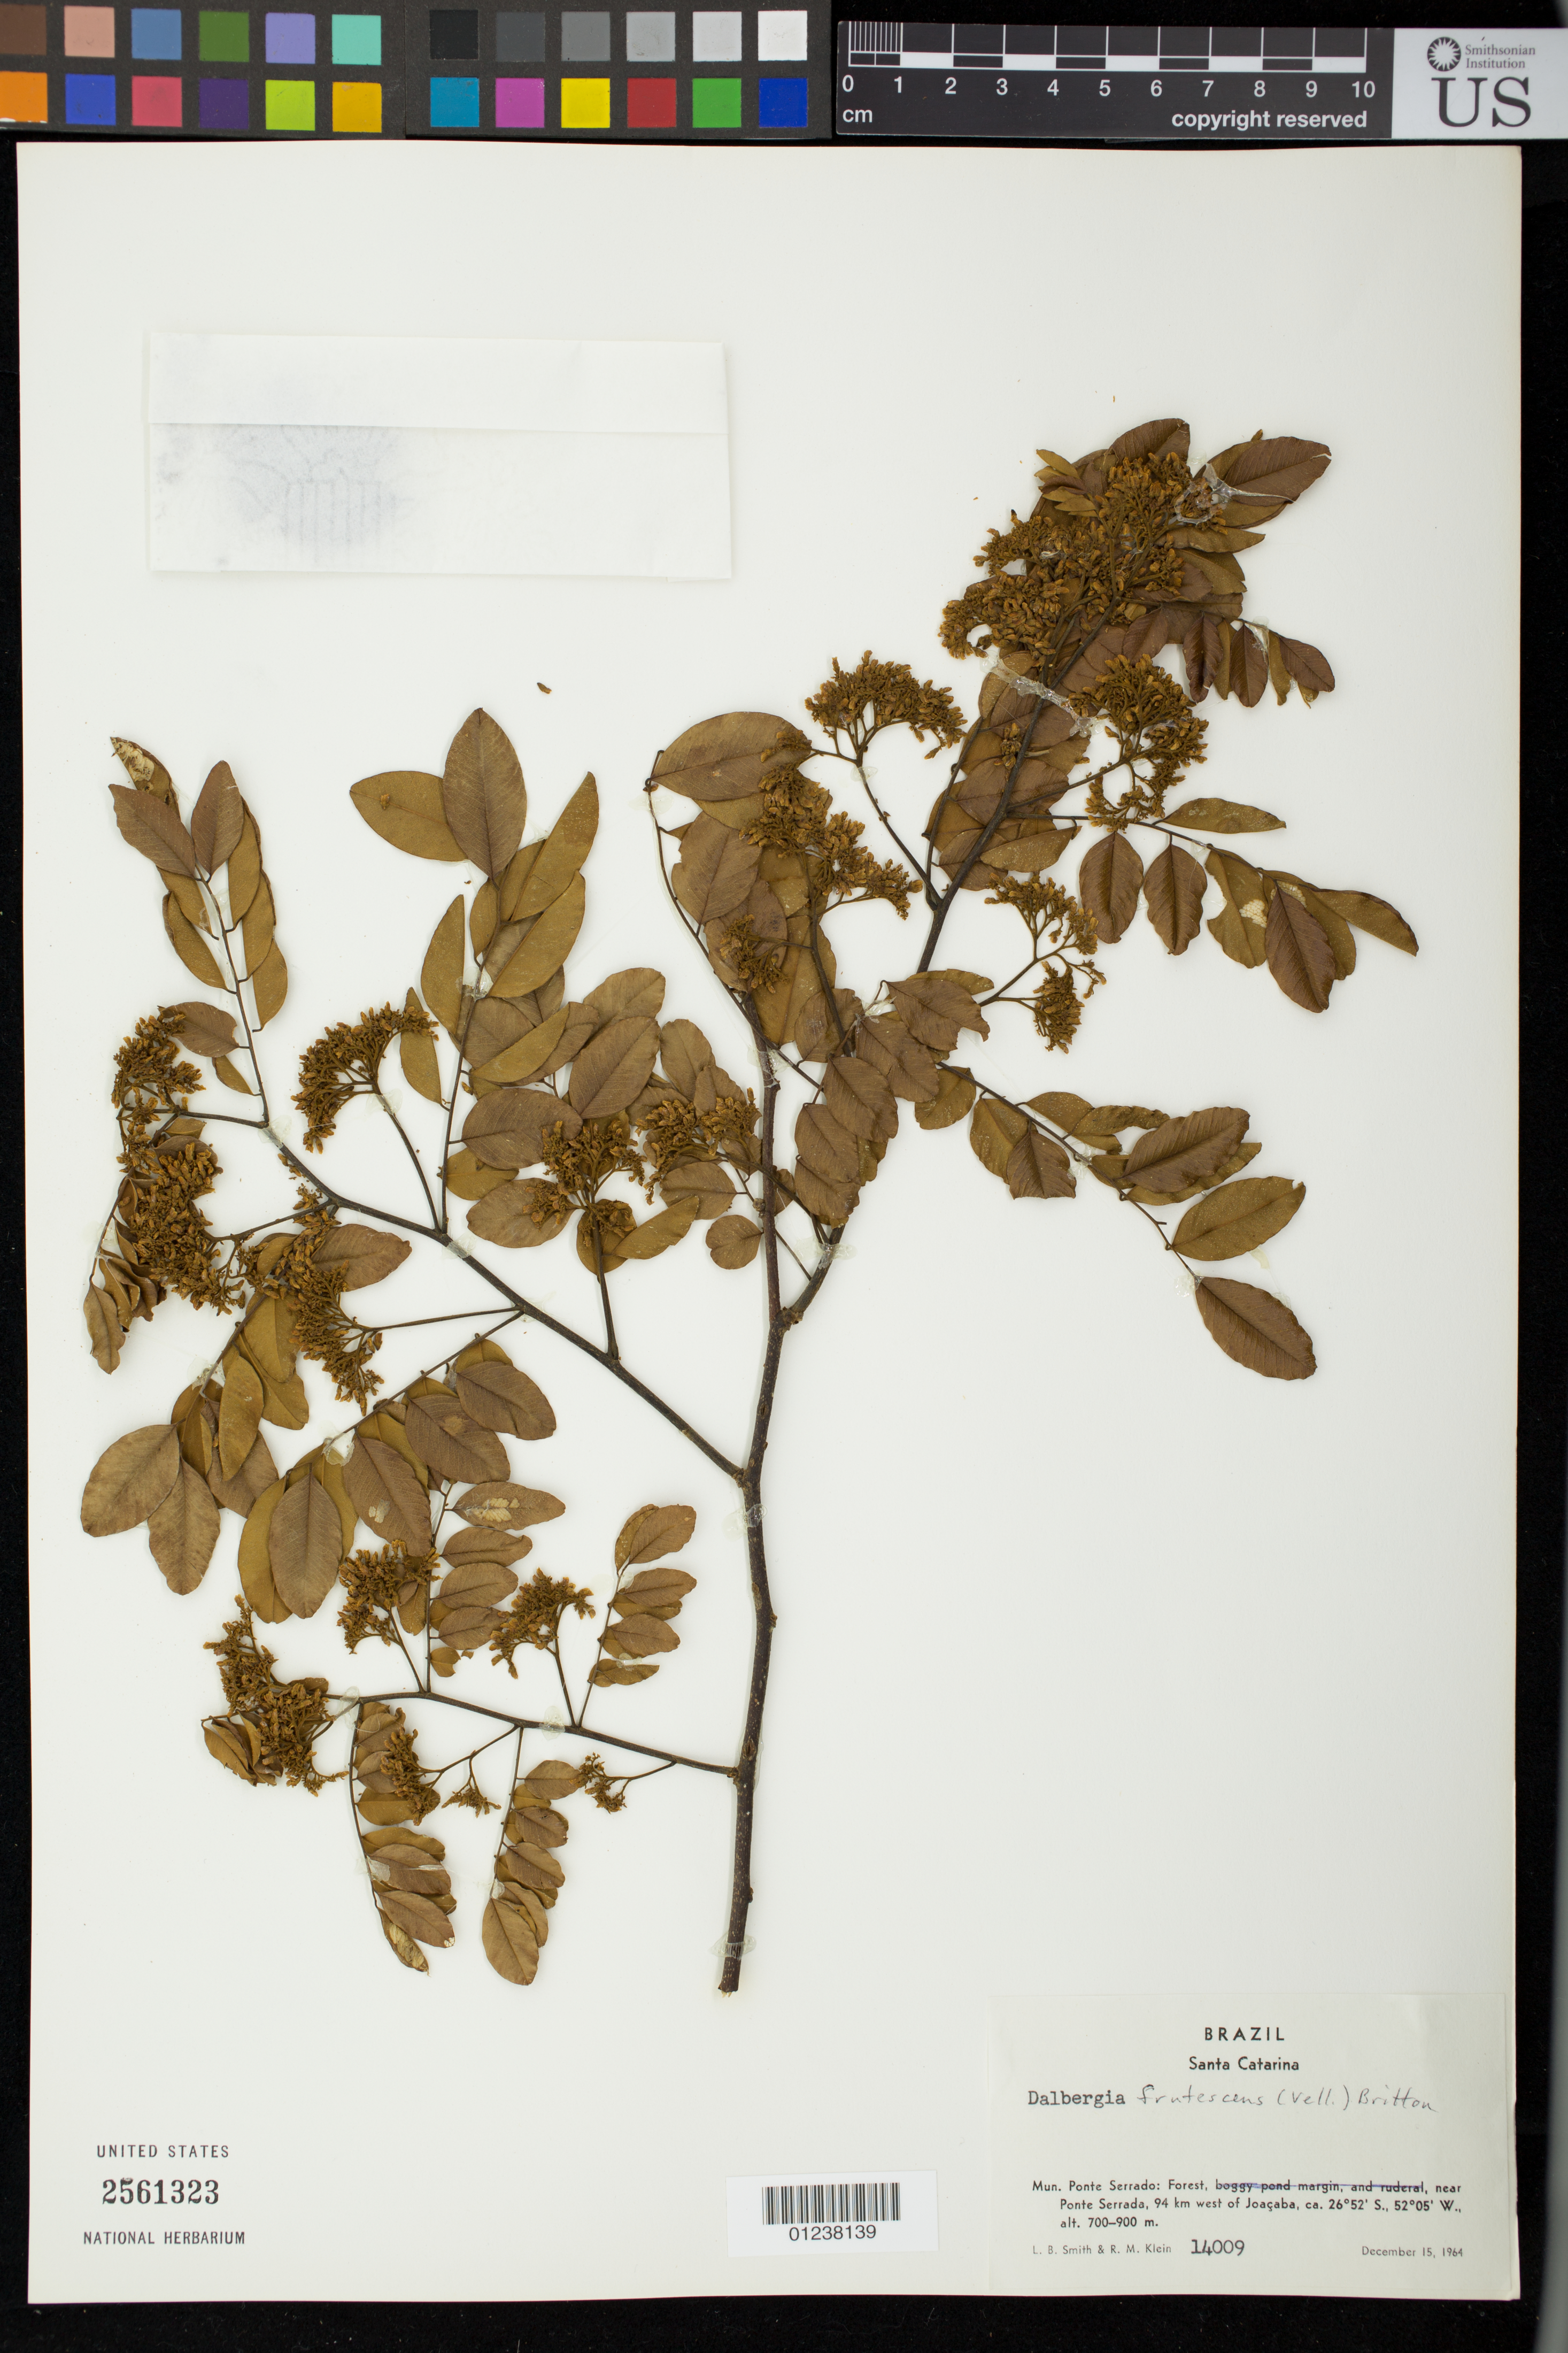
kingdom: Plantae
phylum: Tracheophyta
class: Magnoliopsida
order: Fabales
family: Fabaceae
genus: Dalbergia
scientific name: Dalbergia frutescens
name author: (Vell.) Britton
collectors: L. Smith & R. M. Klein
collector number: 14009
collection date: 1964-12-15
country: Brazil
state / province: Santa Catarina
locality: Mun. Ponte Serrado: near Ponte Serrada, 94 km west of Joaçaba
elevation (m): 700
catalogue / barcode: US 2561323